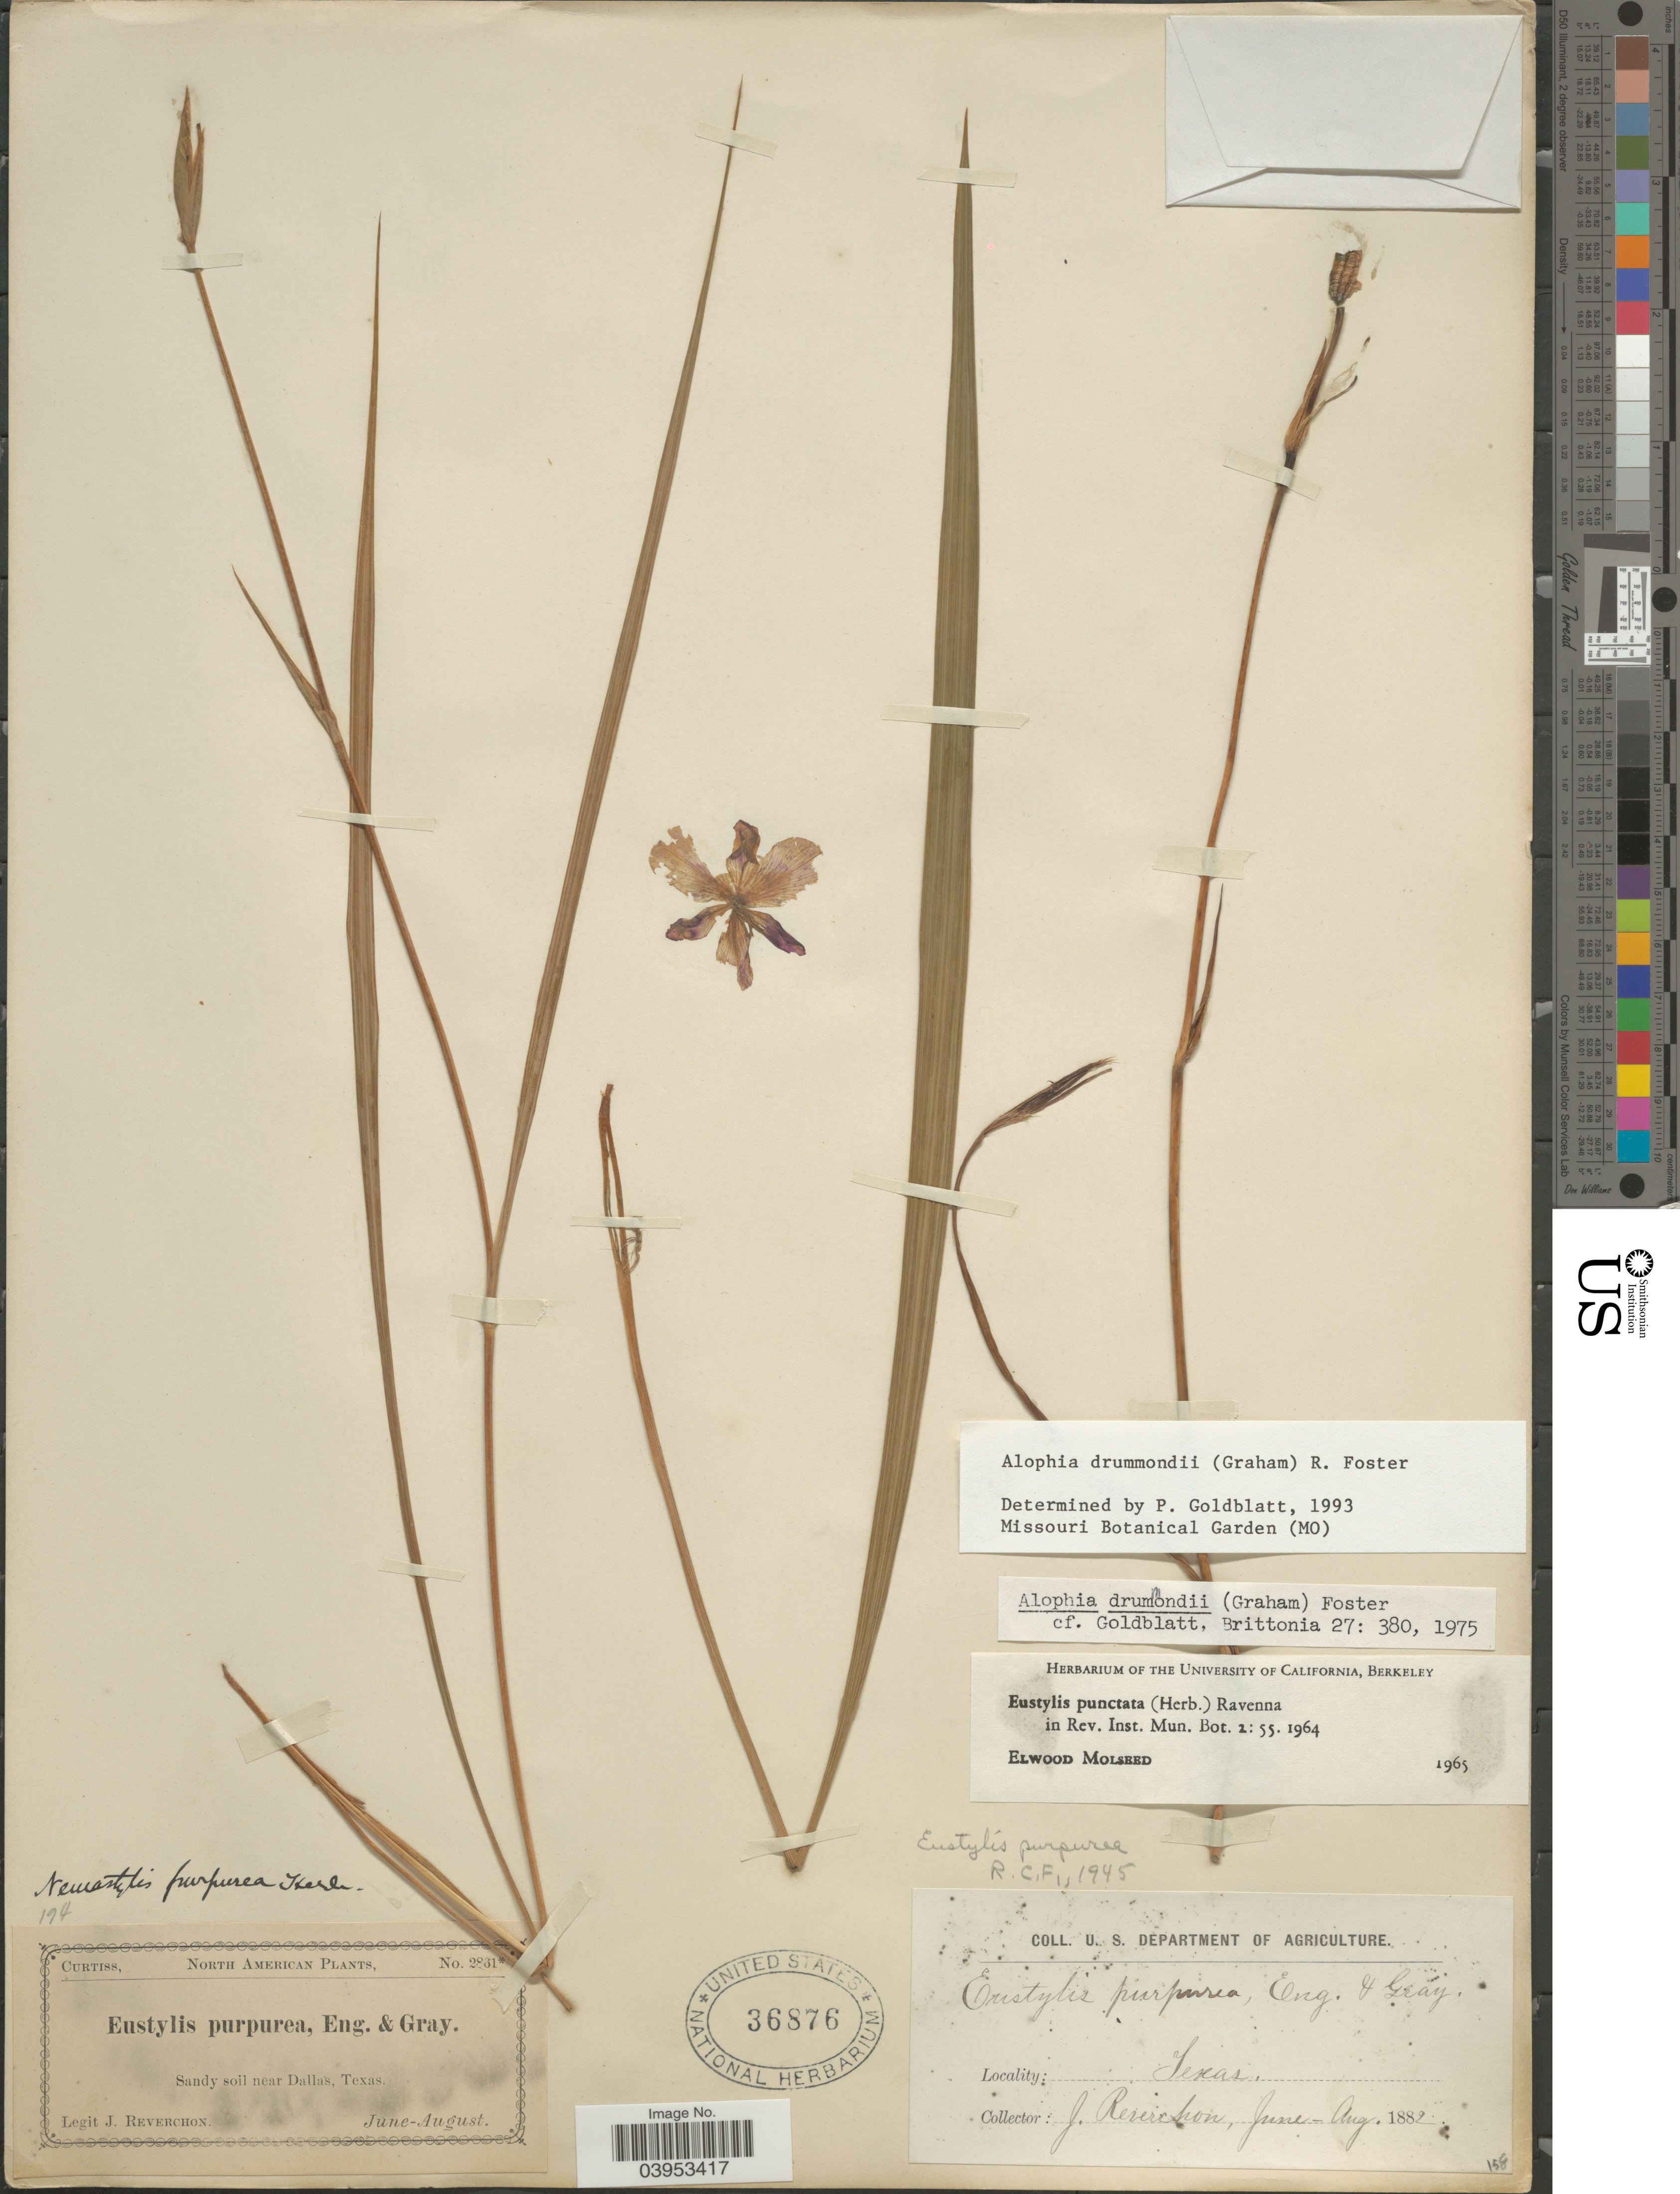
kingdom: Plantae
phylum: Tracheophyta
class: Liliopsida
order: Asparagales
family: Iridaceae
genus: Alophia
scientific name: Alophia drummondii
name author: (Graham) R.C. Foster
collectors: J. Reverchon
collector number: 2861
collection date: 1882-06/1882-08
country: United States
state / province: Texas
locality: Near Dallas.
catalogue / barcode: US 36876